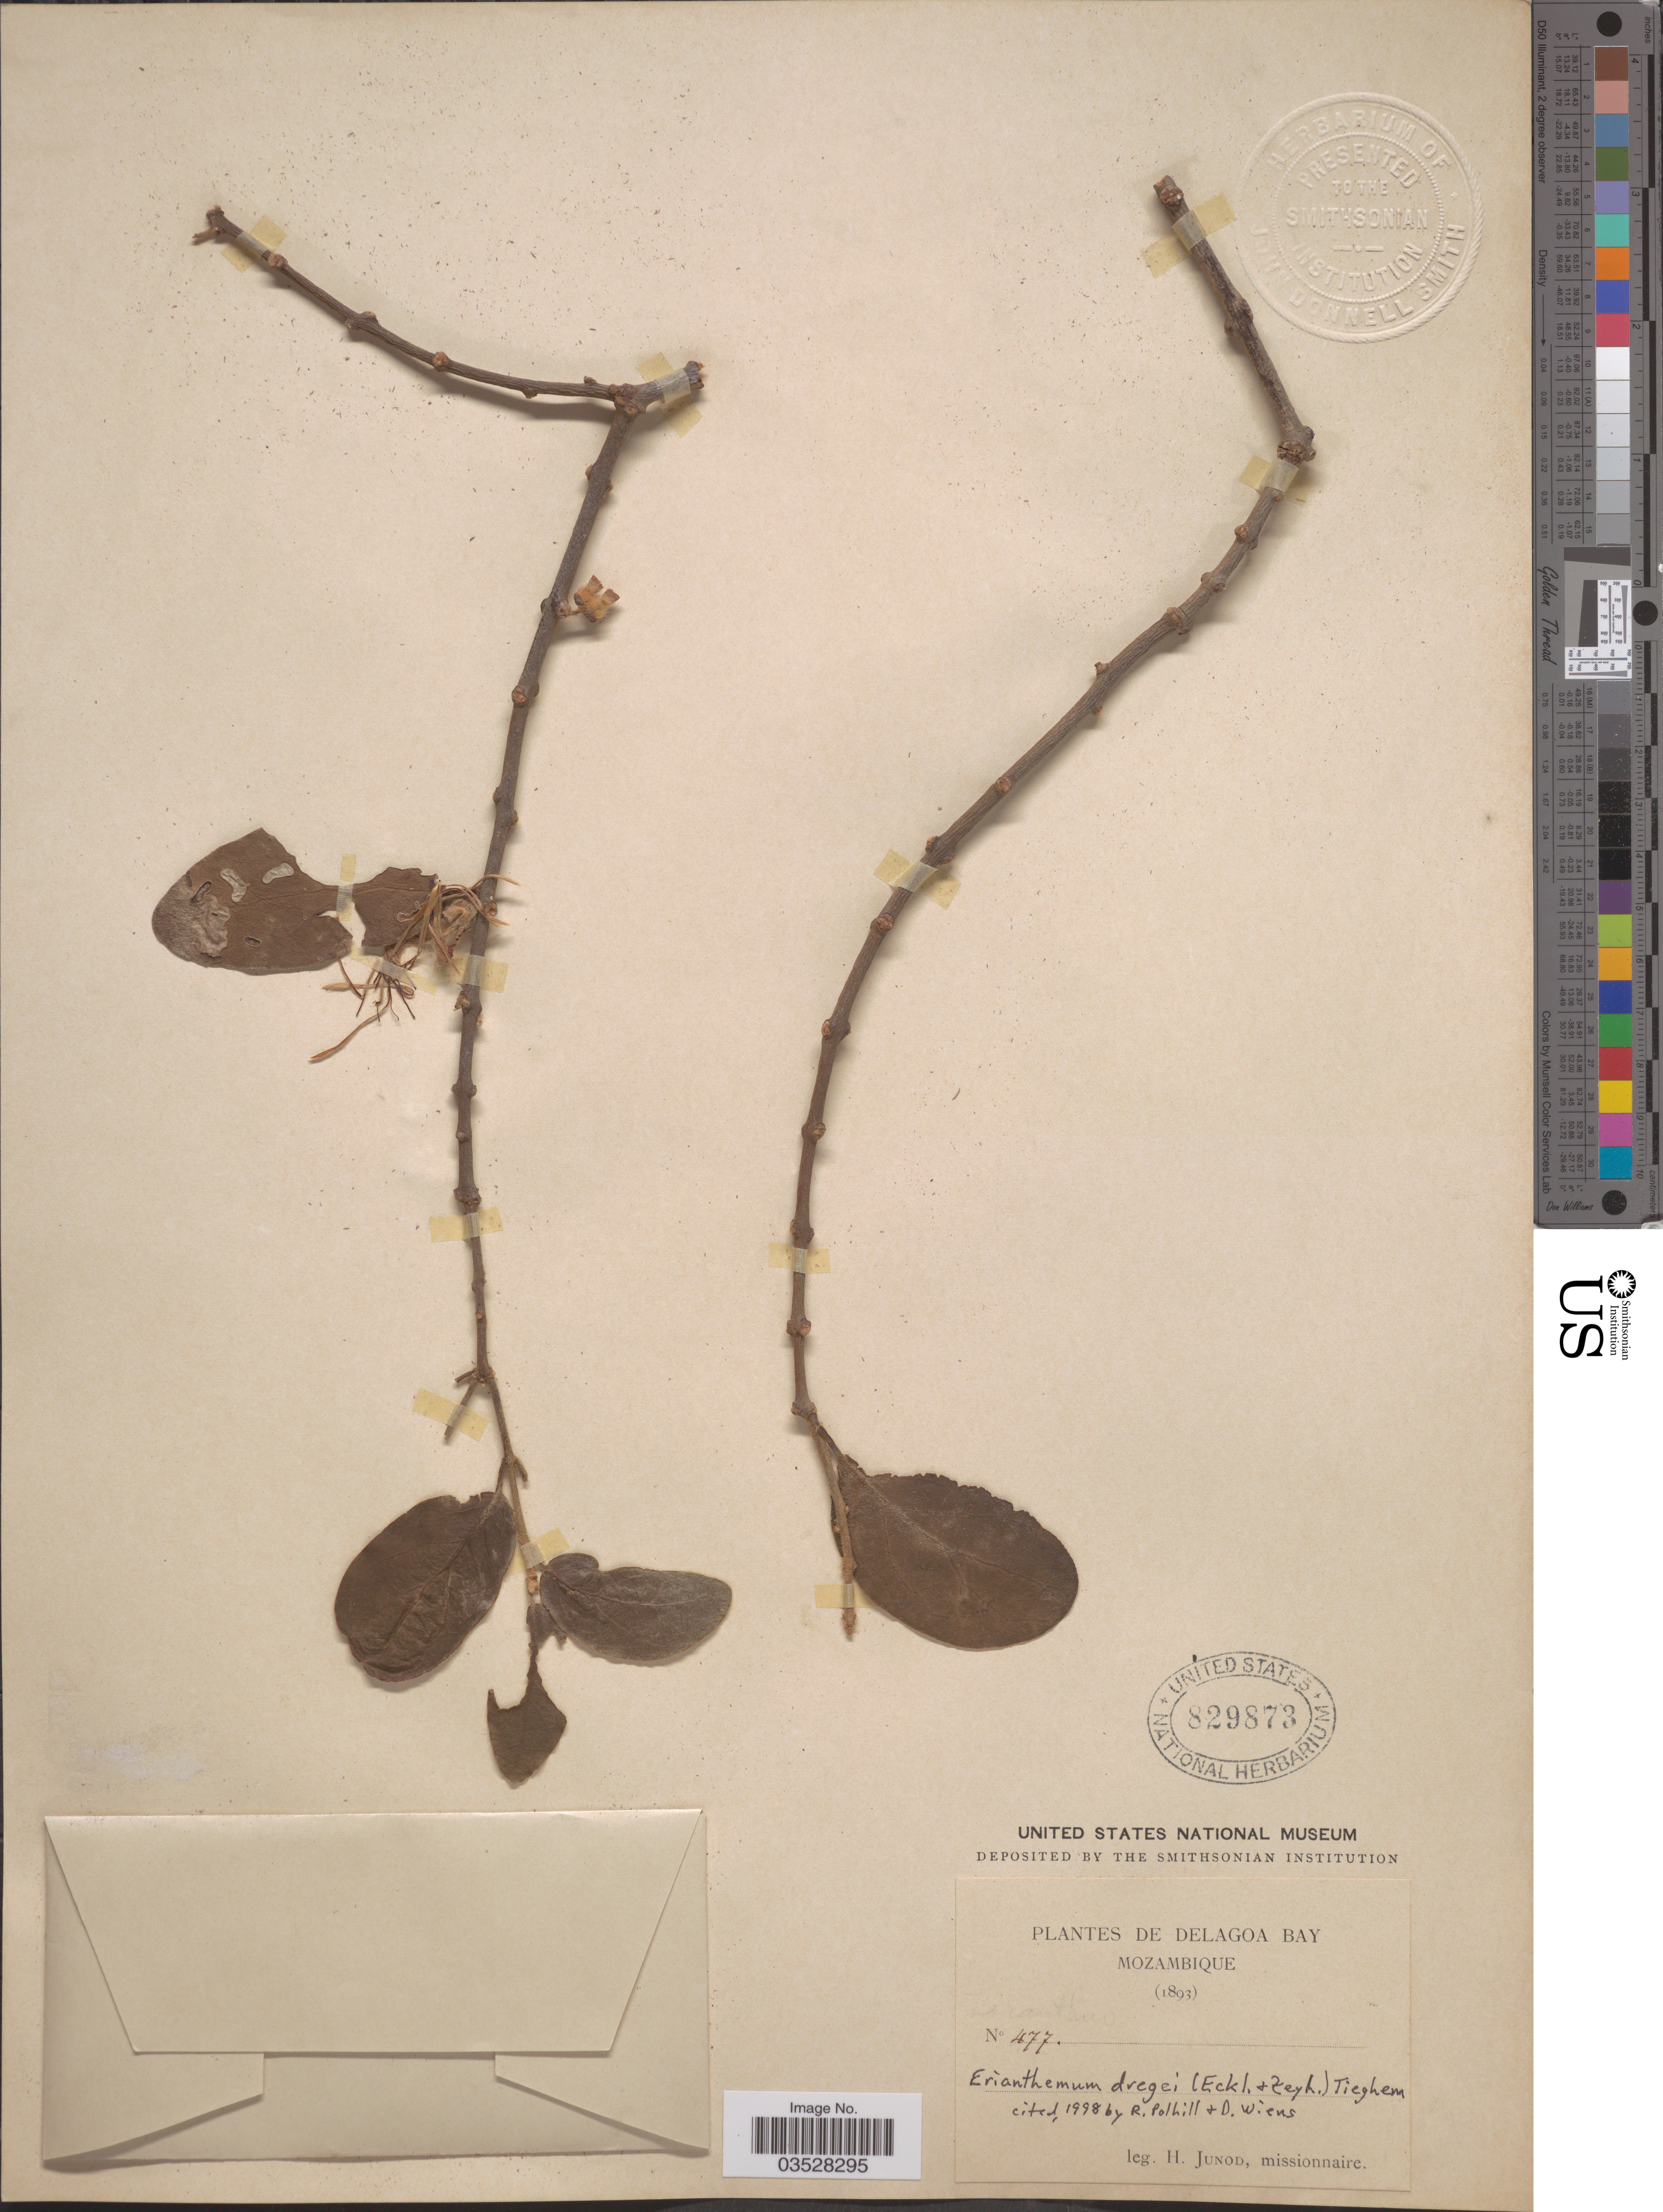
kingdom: Plantae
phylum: Tracheophyta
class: Magnoliopsida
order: Santalales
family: Loranthaceae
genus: Erianthemum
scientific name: Erianthemum dregei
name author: (Eckl. & Zeyh.) Tiegh.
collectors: H. Junod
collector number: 477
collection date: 1893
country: Mozambique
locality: Delagoa Bay.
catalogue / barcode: US 829873